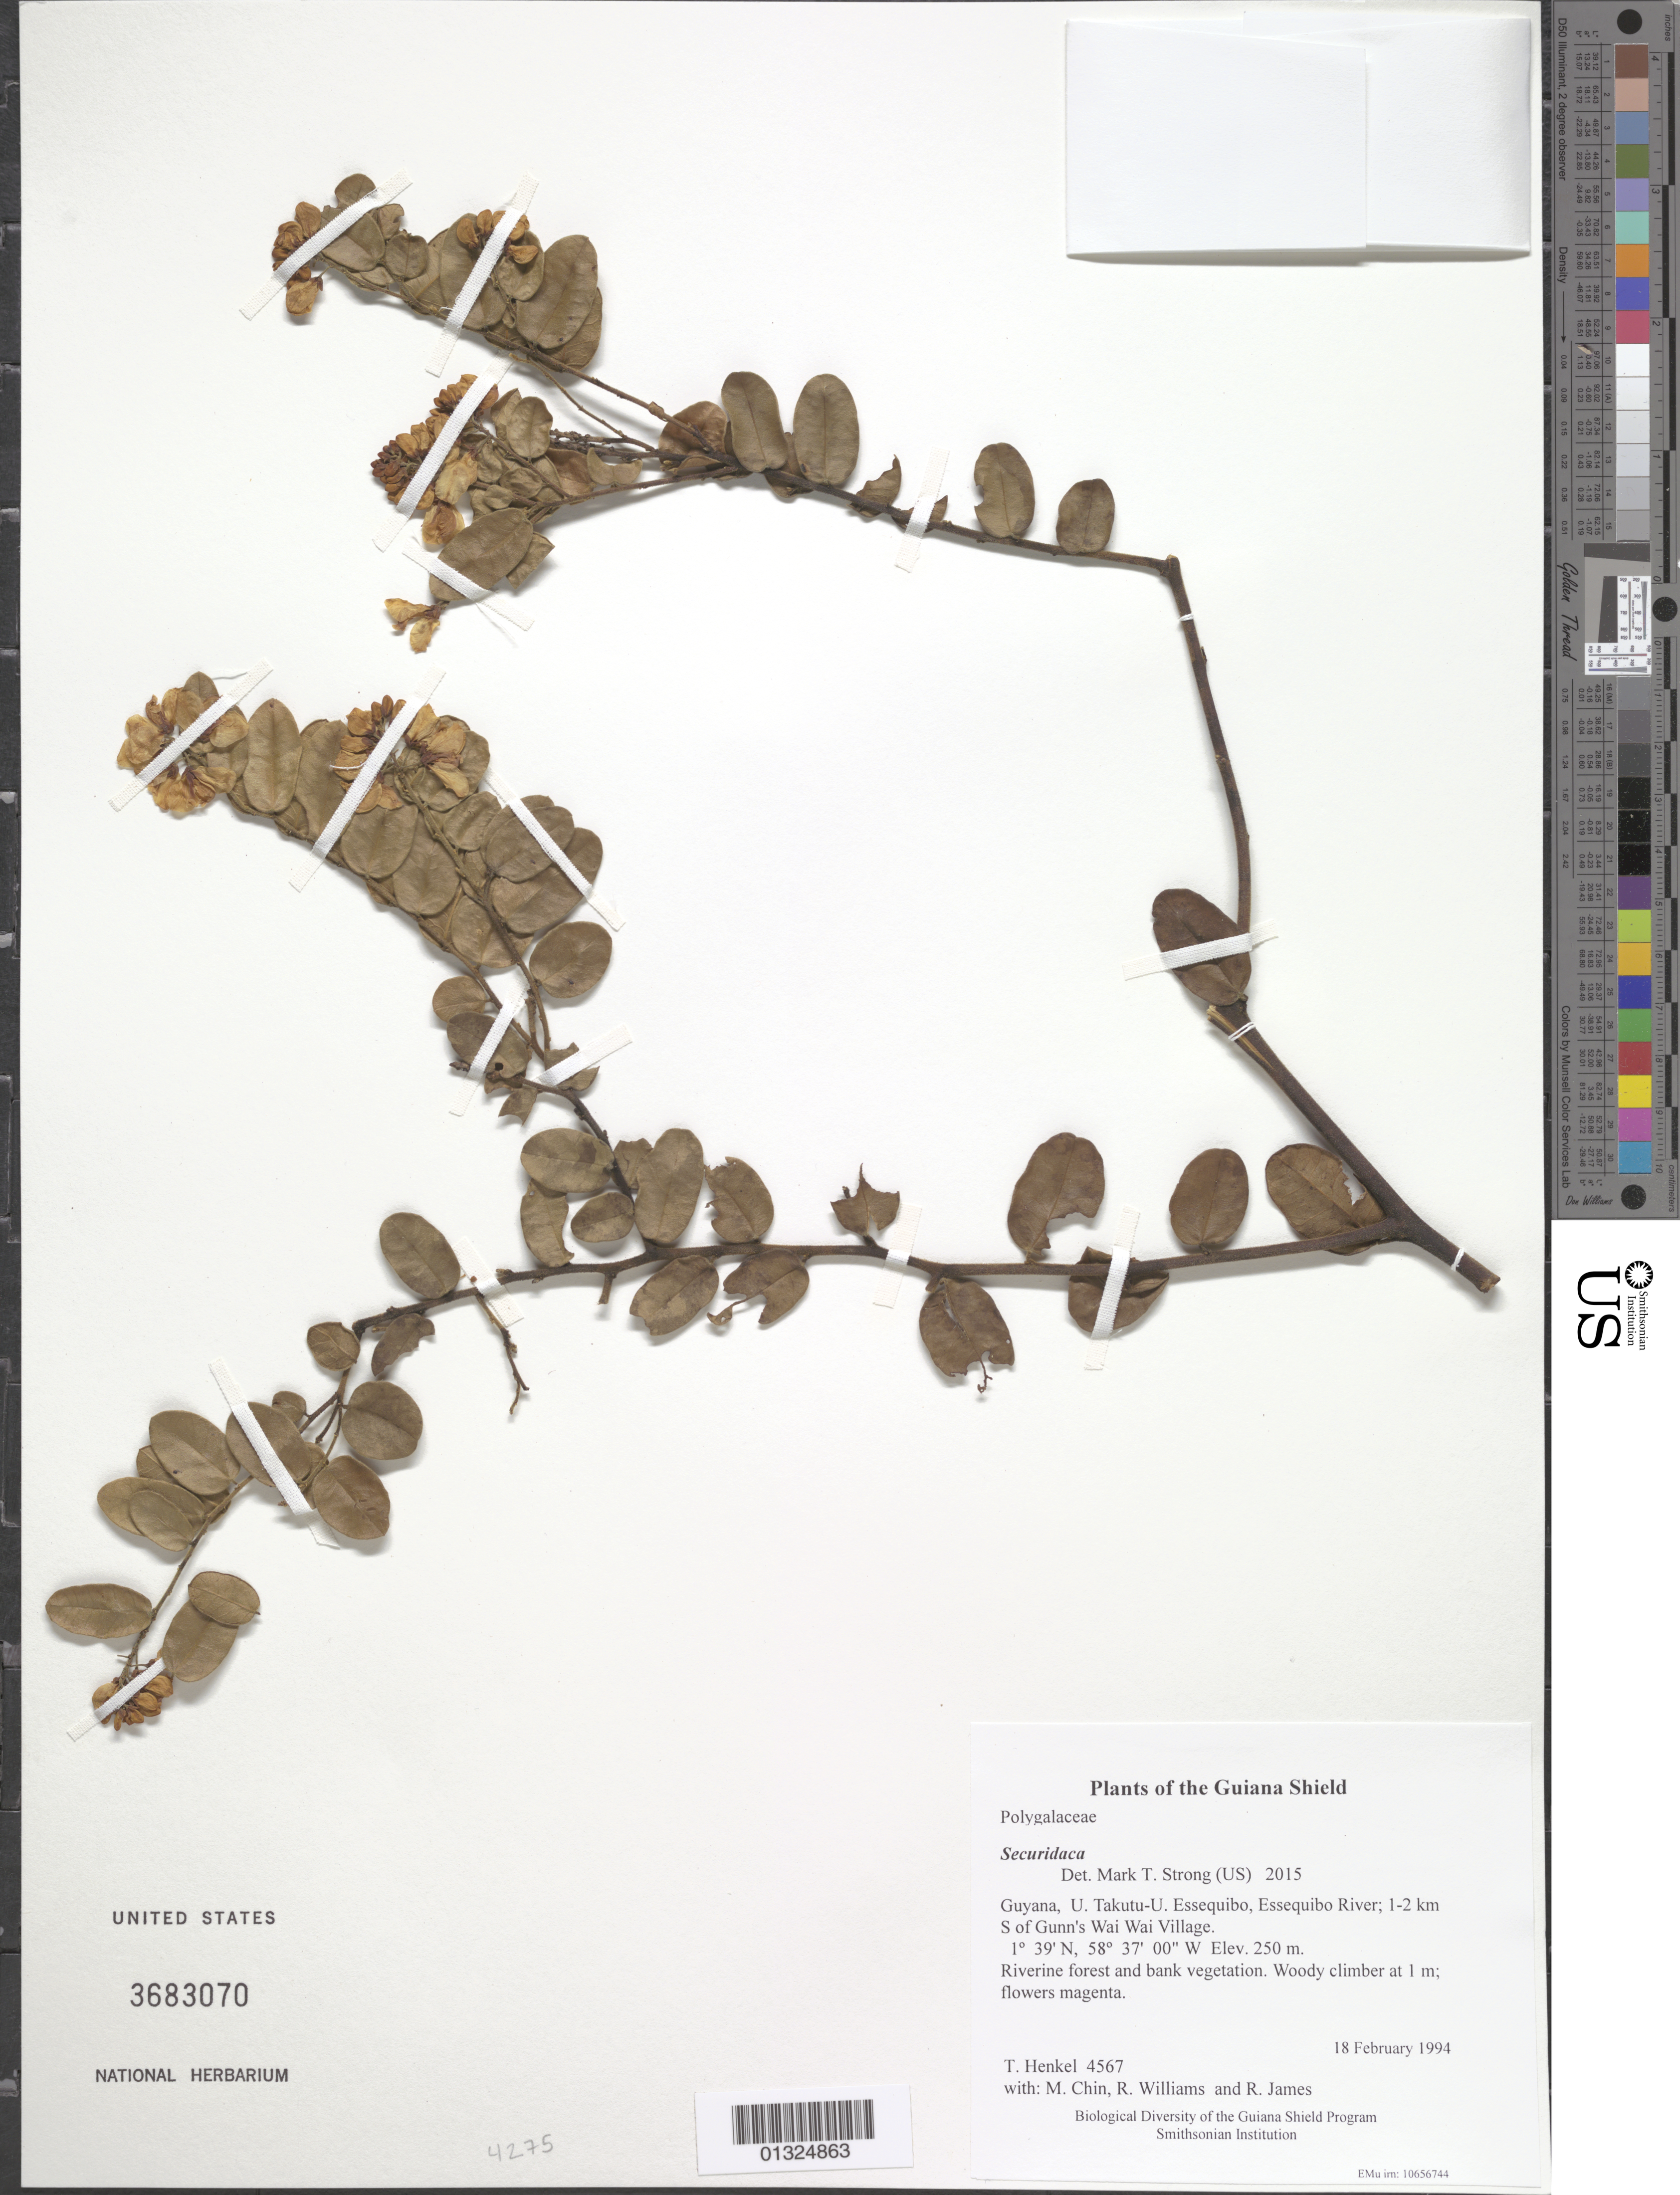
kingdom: Plantae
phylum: Tracheophyta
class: Magnoliopsida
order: Fabales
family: Polygalaceae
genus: Securidaca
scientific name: Securidaca sp.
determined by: Strong, M. T., (US), Smithsonian Institution - National Museum of Natural History (UNITED STATES)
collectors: T. Henkel, M. Chin, R. Williams & R. James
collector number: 4567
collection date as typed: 18 February 1994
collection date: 1994-02-18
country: Guyana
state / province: U. Takutu-U. Essequibo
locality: Essequibo River; 1-2 km S of Gunn's Wai Wai Village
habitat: Riverine forest and bank vegetation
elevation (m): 250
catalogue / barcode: US 3683070